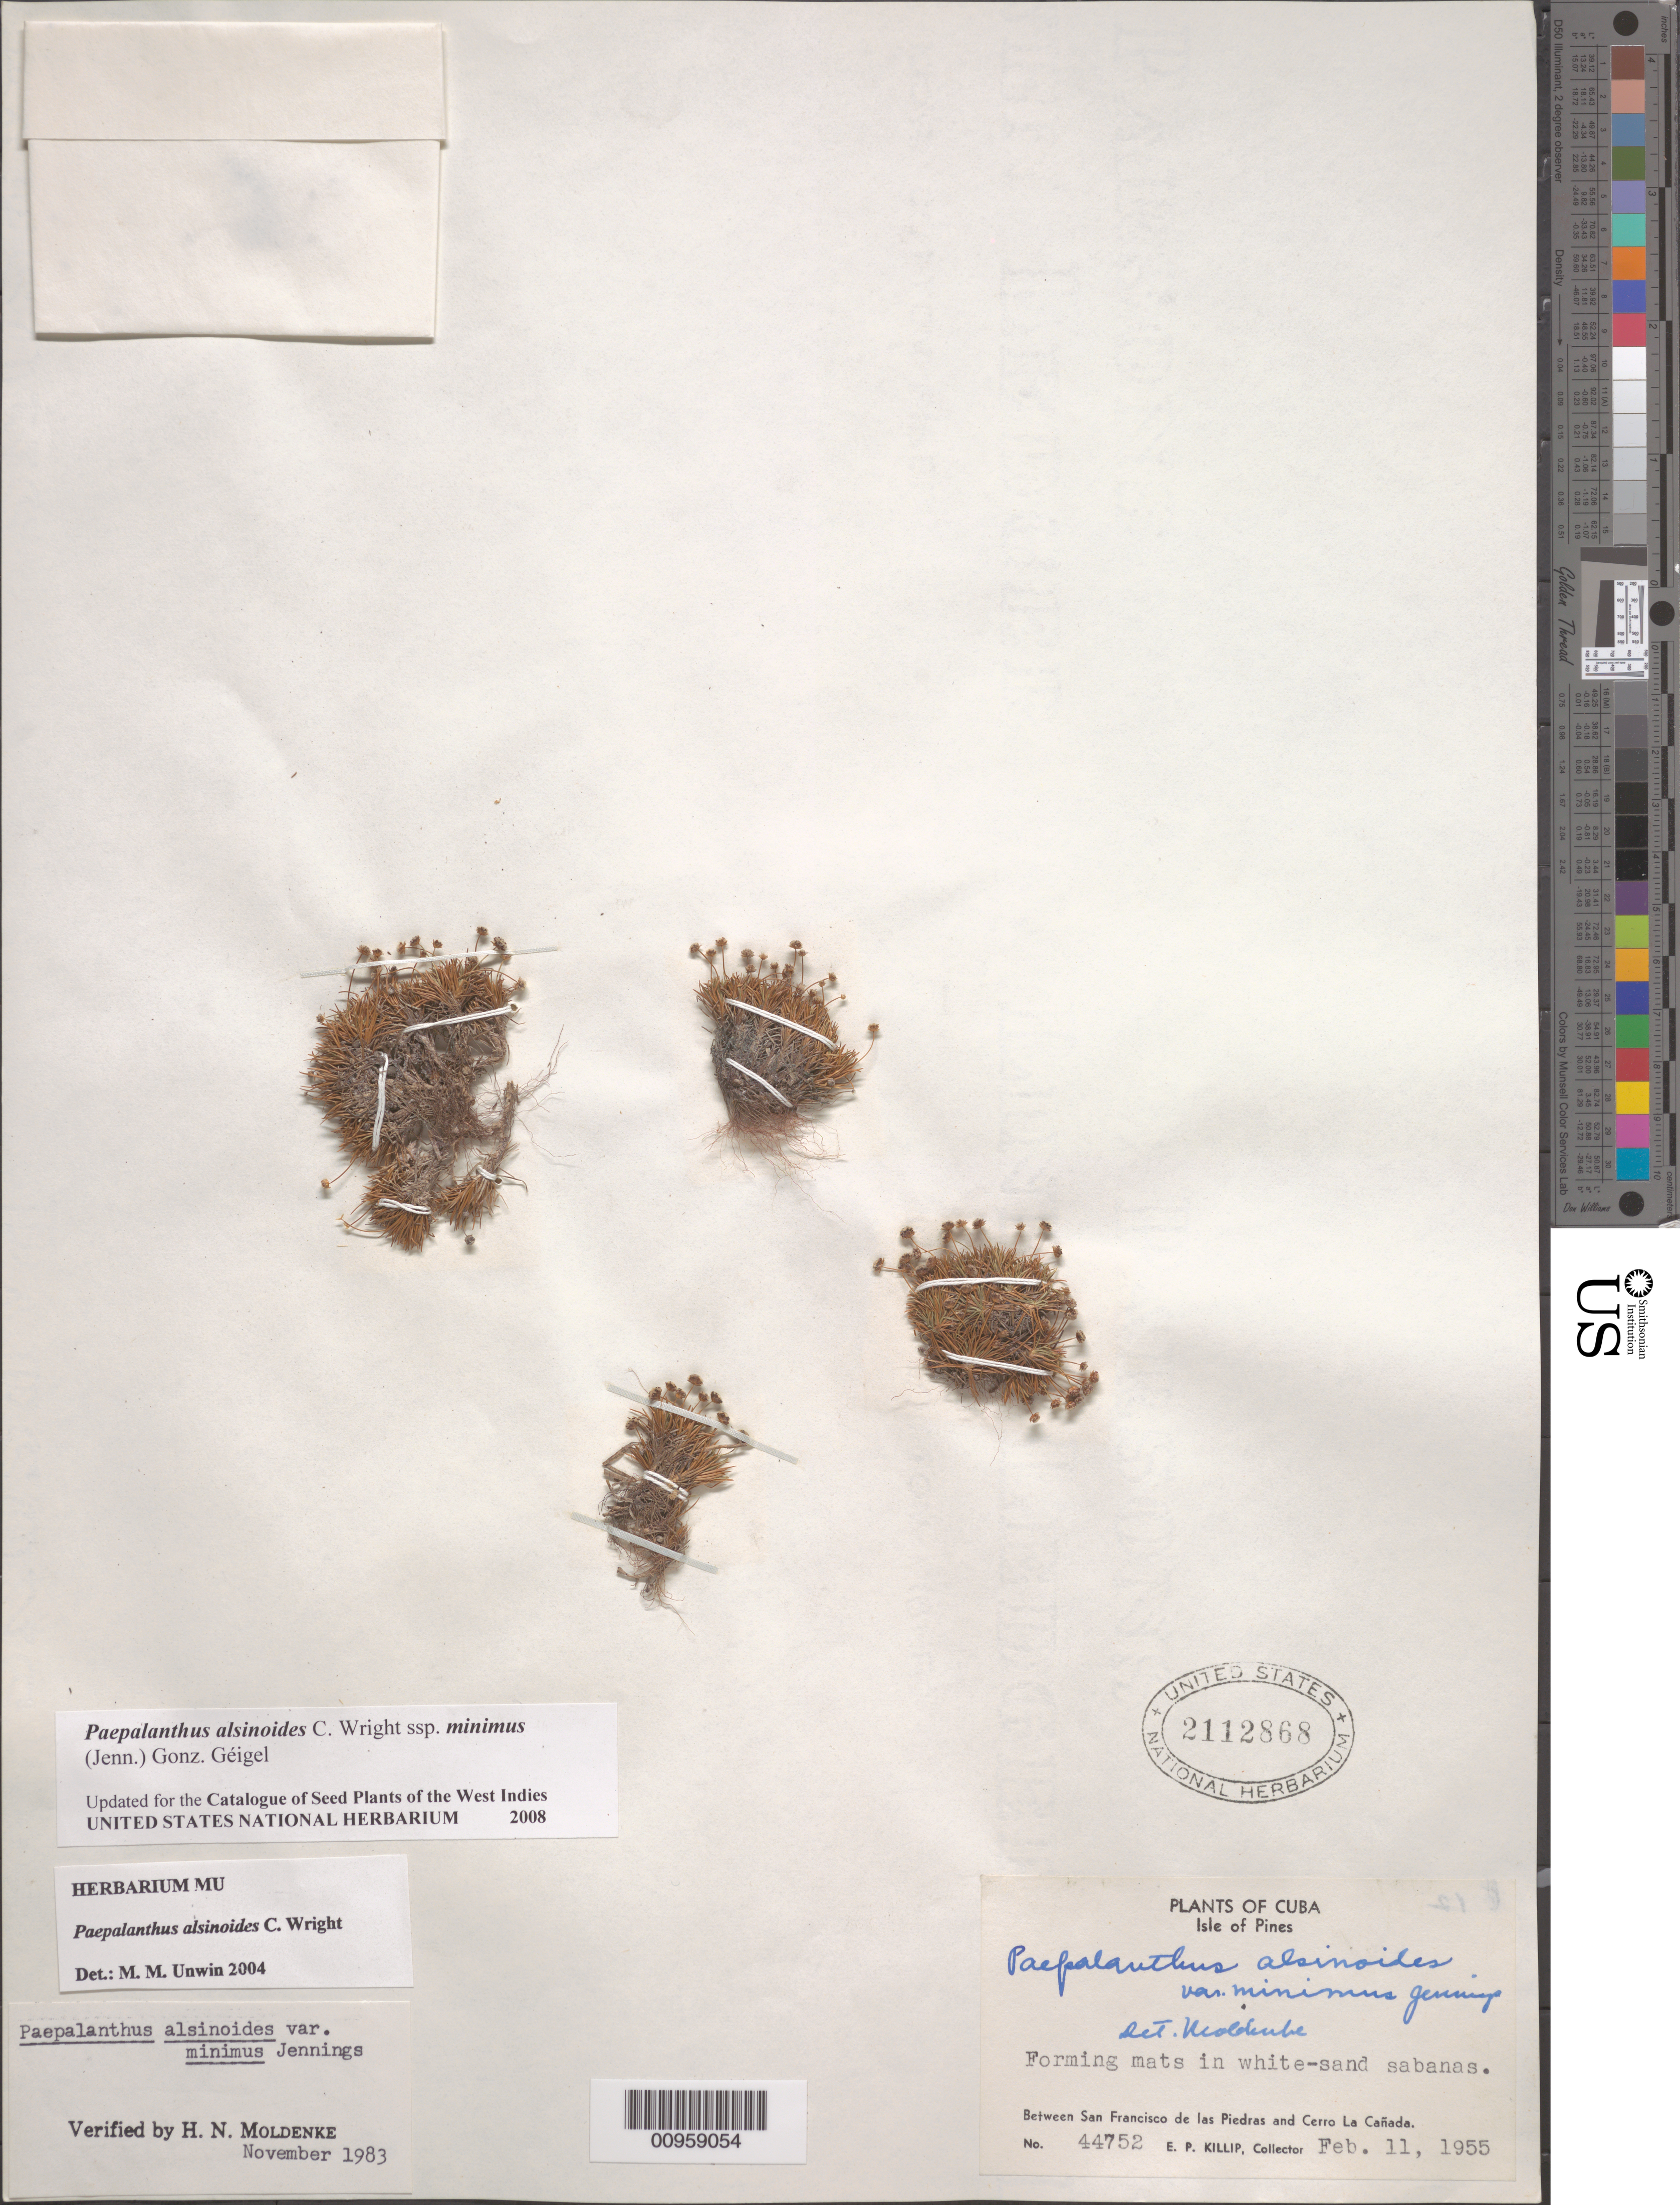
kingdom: Plantae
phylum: Tracheophyta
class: Liliopsida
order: Poales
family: Eriocaulaceae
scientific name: Giuliettia alsinoides subsp. minima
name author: (Jenn.) ined.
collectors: E. P. Killip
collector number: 44752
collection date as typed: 11 Feb 1955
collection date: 1955-02-11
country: Cuba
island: Isla de la Juventud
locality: Isle of Pines, between San Francisco de las Piedras and Cerro La Cañada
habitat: White-sand sabanas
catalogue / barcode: US 2112868